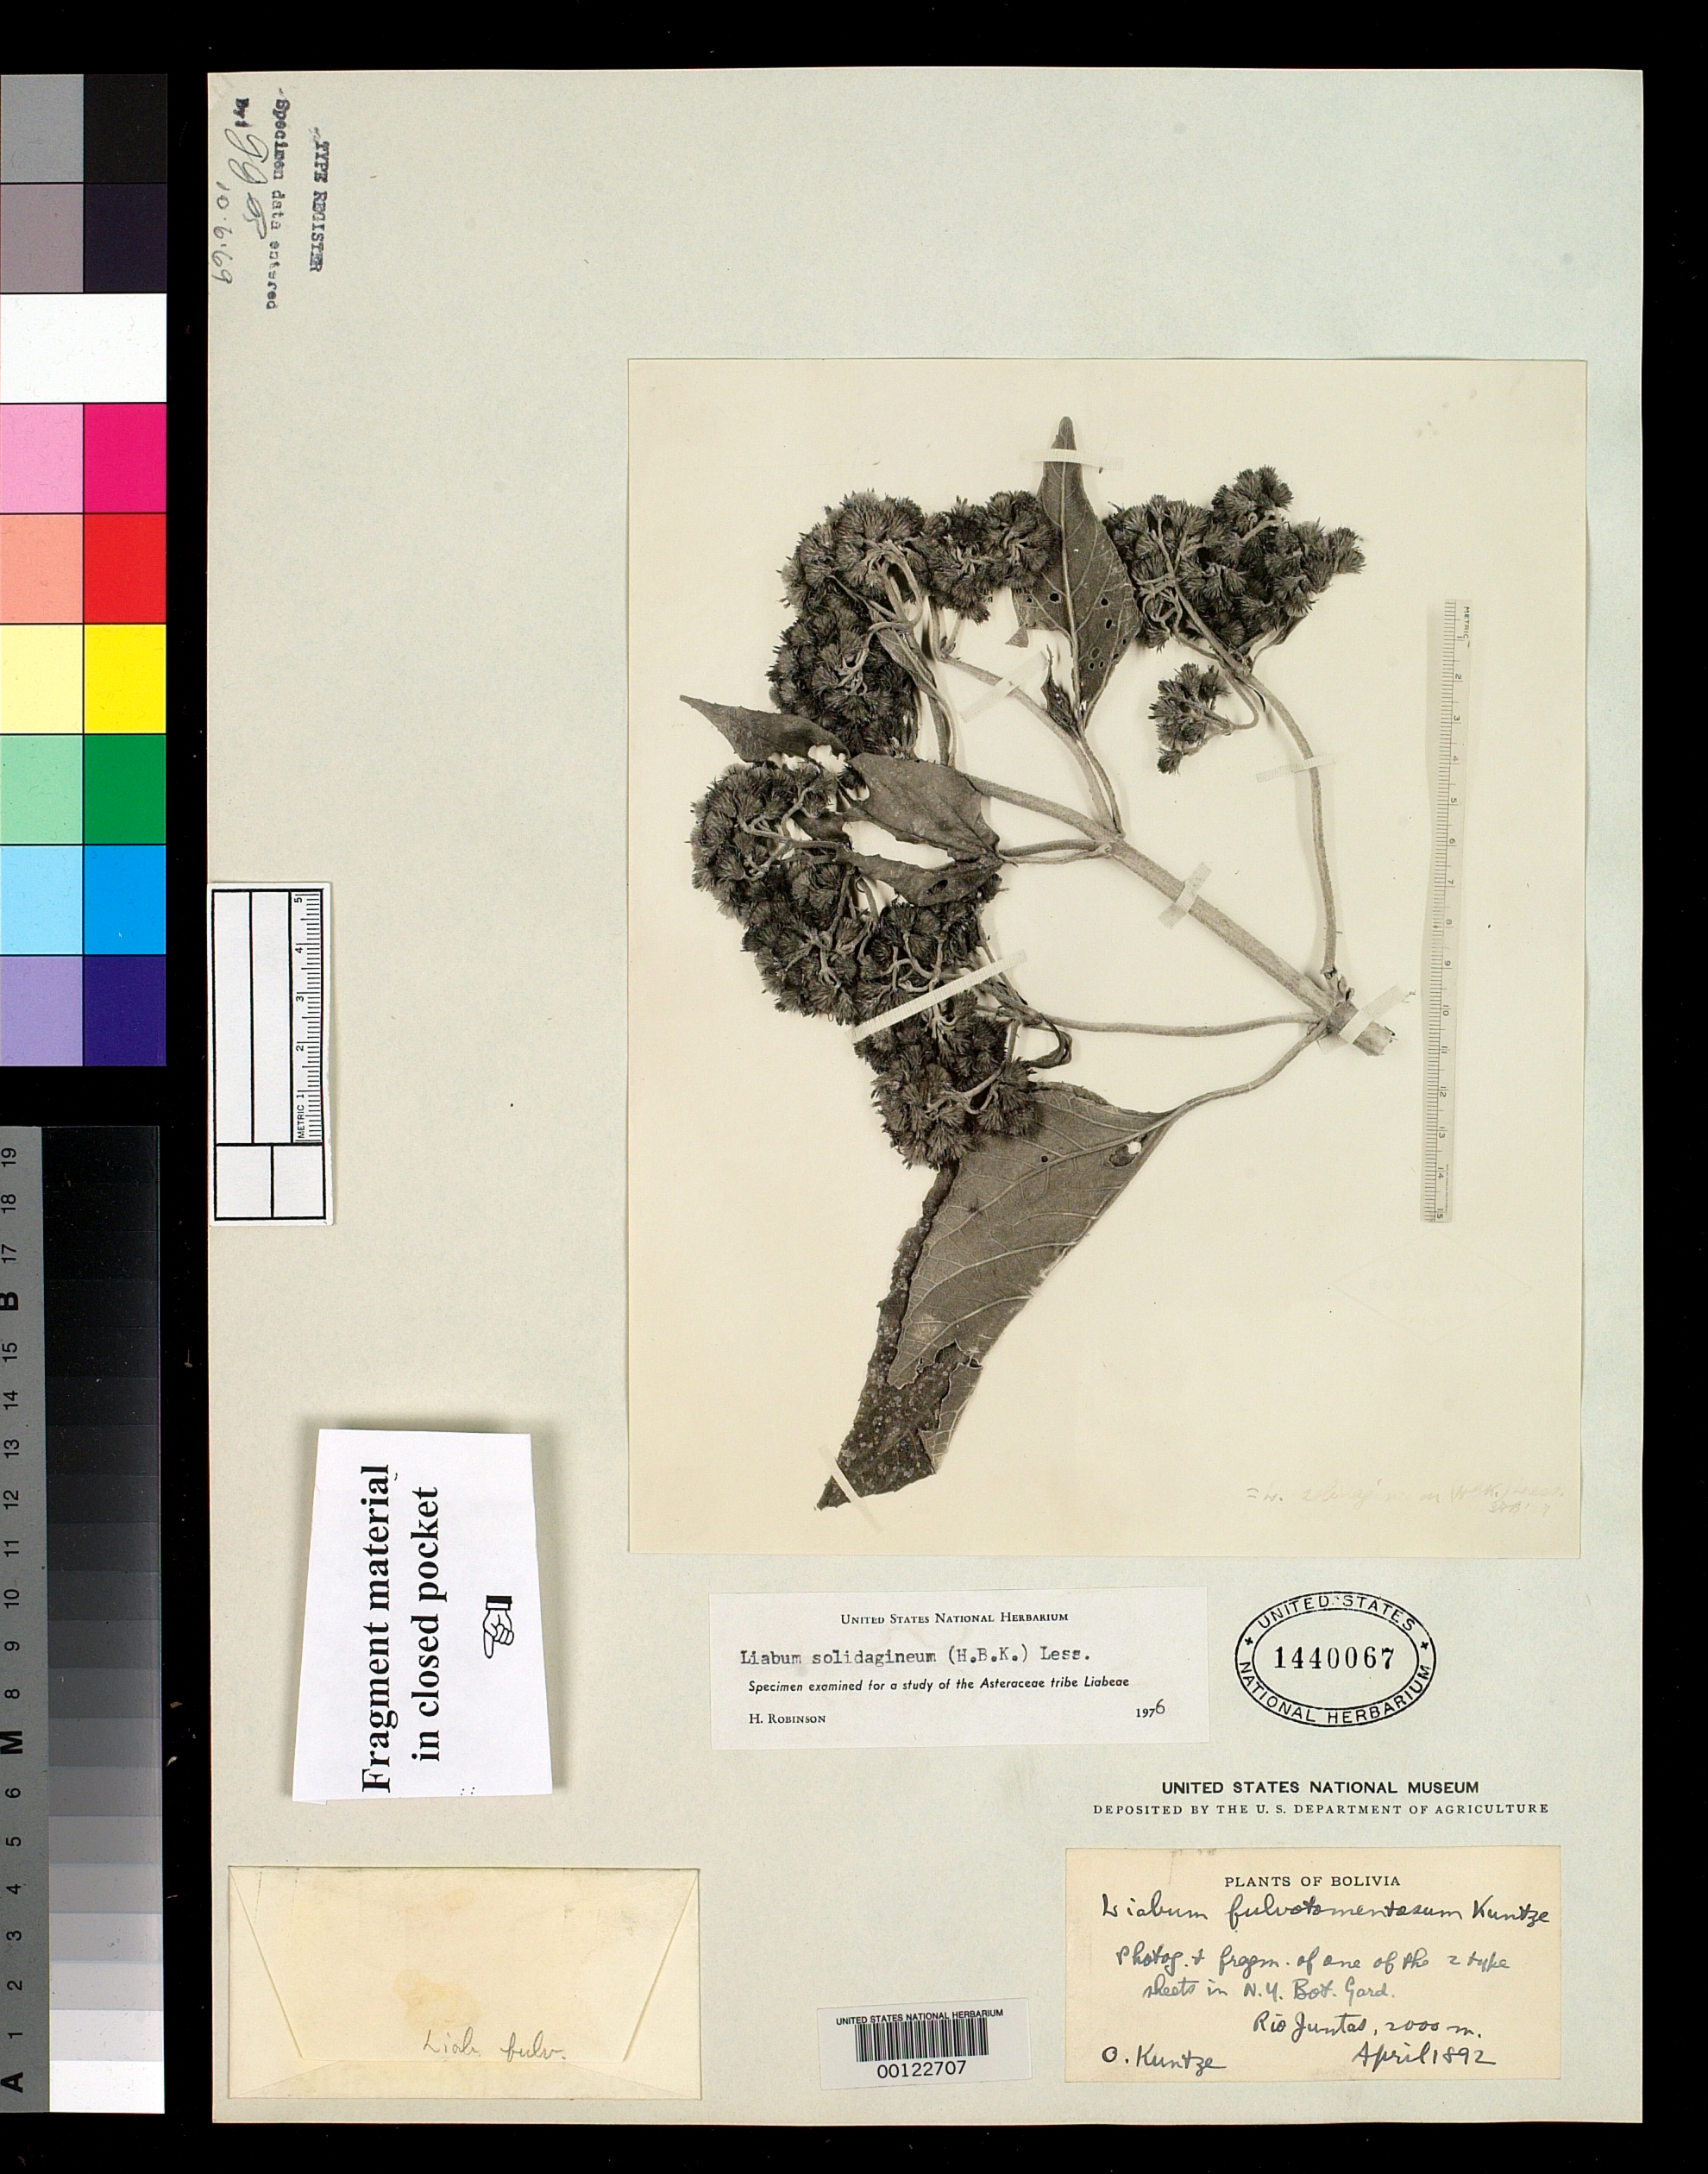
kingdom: Plantae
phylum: Tracheophyta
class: Magnoliopsida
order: Asterales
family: Asteraceae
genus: Liabum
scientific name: Liabum fulvotomentosum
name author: Kuntze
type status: Type Collection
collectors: C.E.O. Kuntze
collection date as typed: Apr 1892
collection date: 1892-04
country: Bolivia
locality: Rio Juntas.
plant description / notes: Photograph and fragmentary material of type specimen ex herb. NY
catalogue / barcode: US 1440067